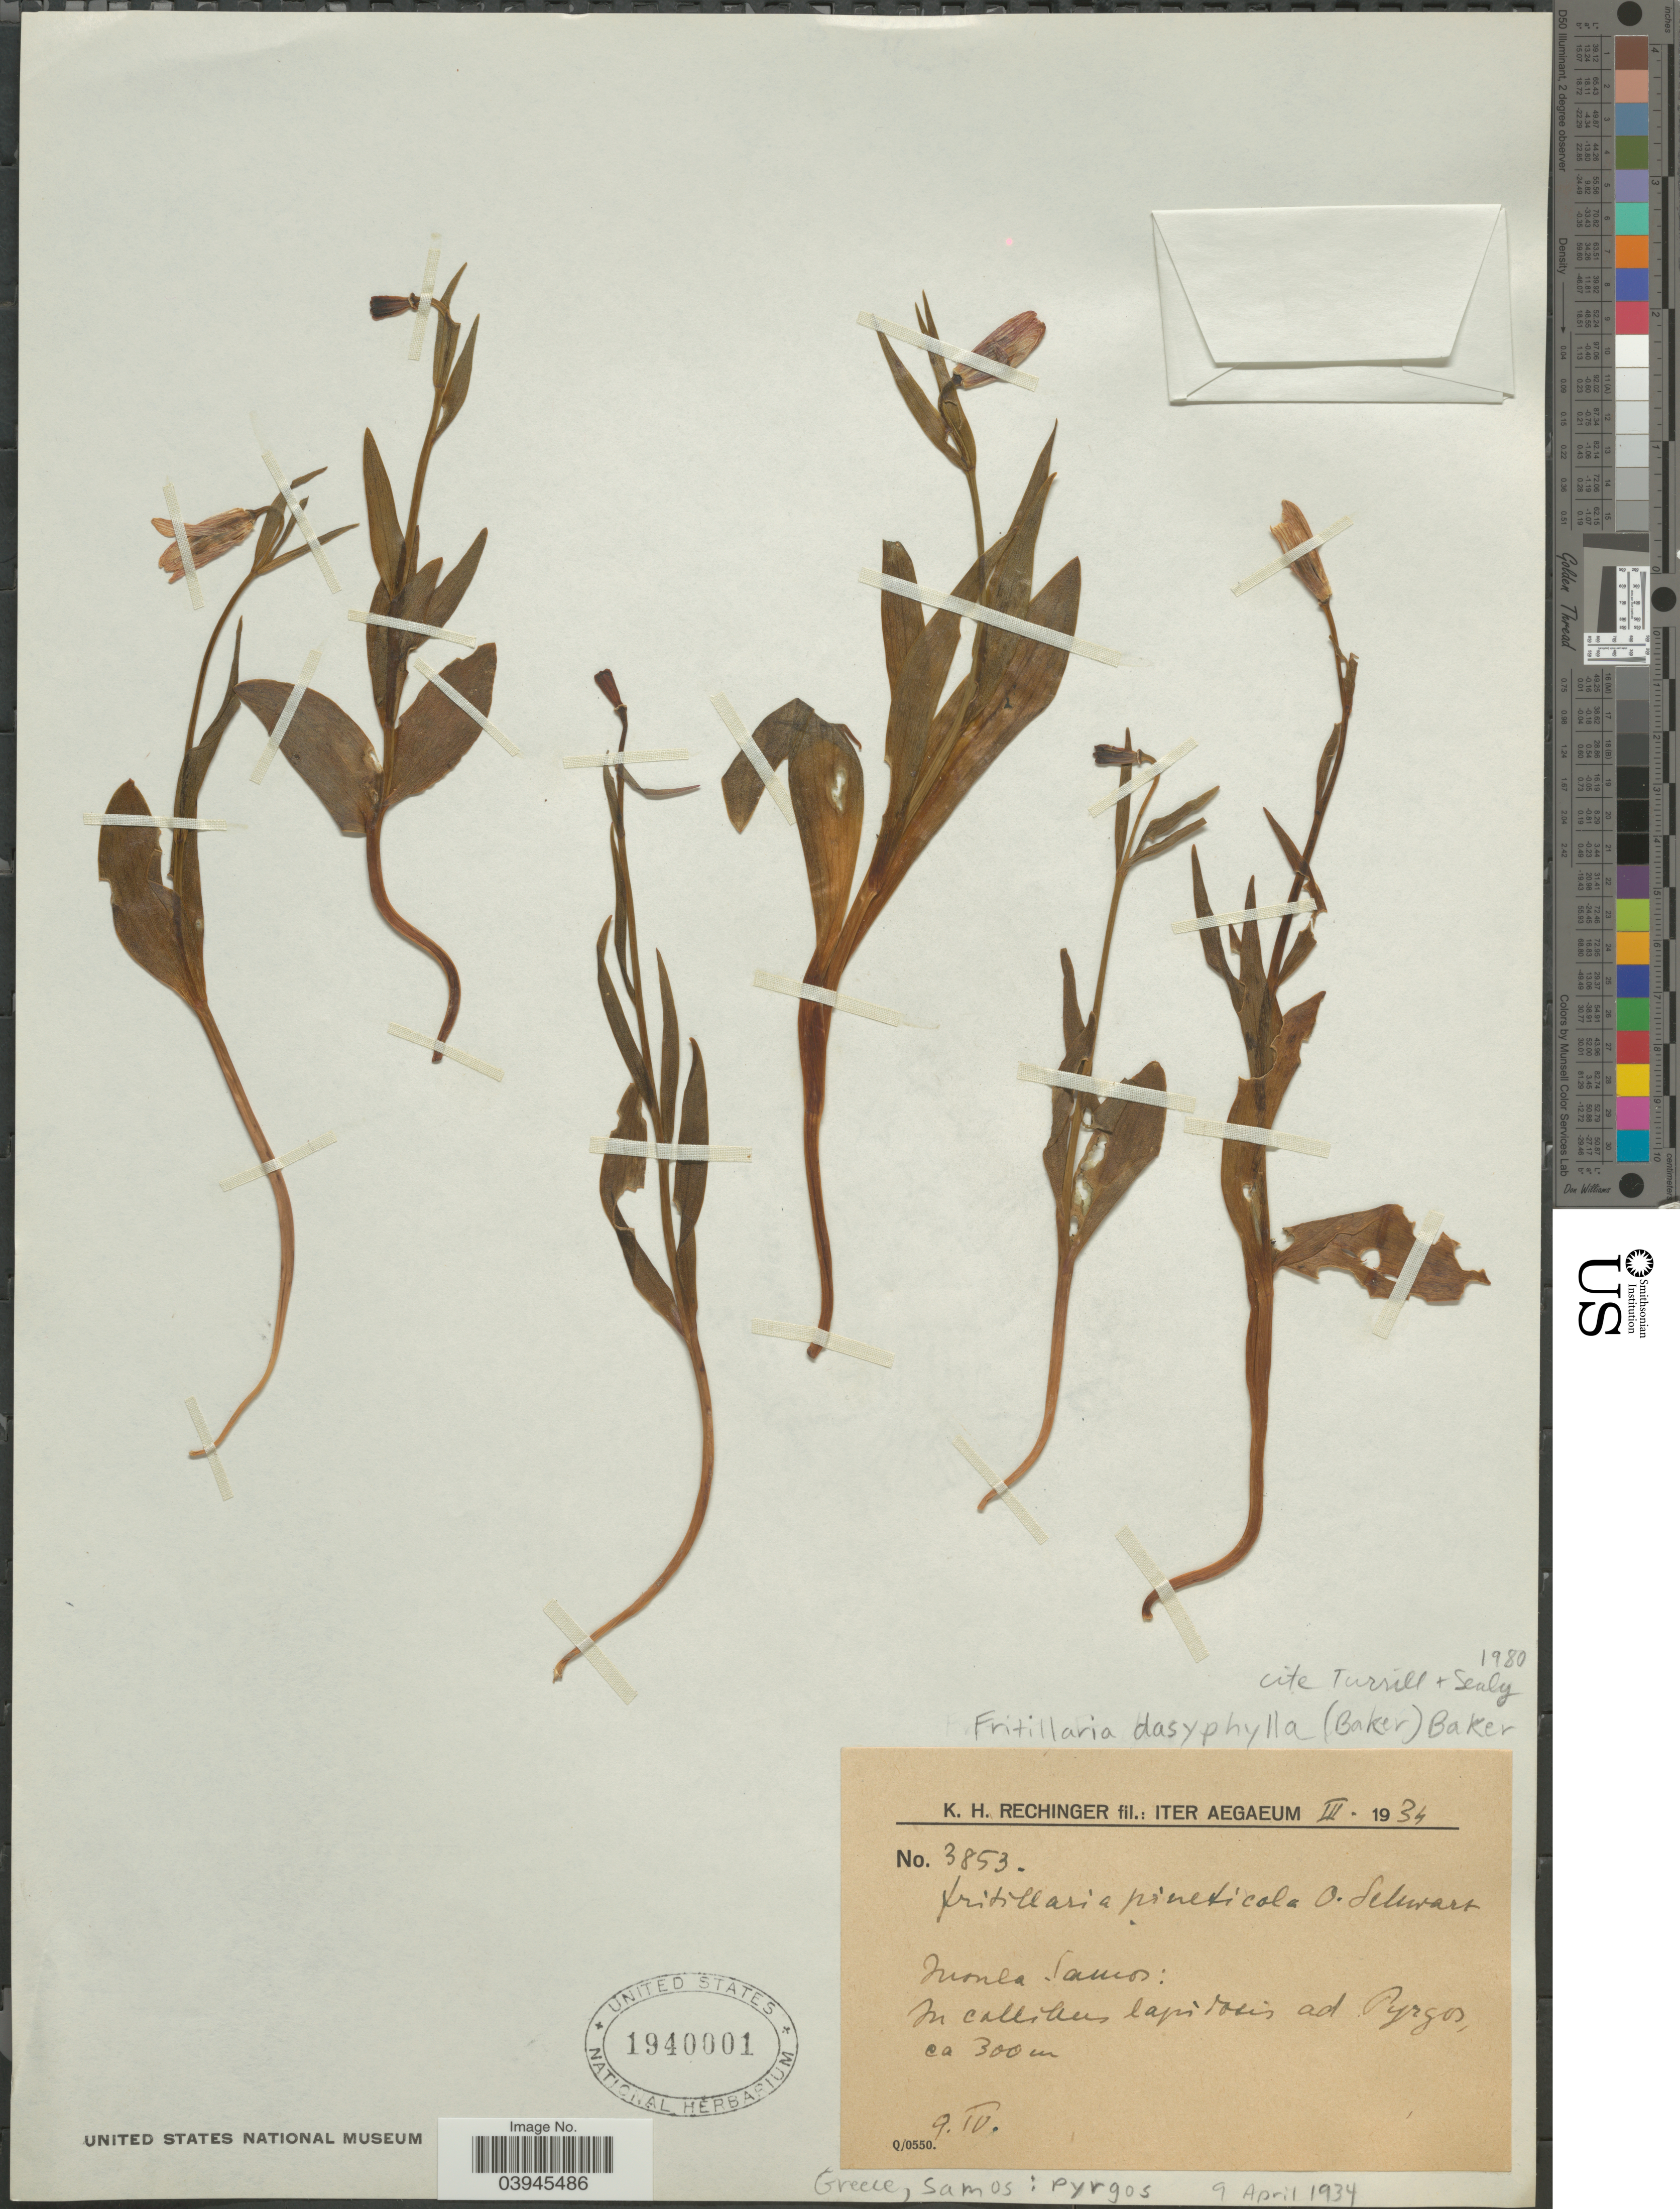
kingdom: Plantae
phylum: Tracheophyta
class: Liliopsida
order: Liliales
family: Liliaceae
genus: Fritillaria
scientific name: Fritillaria dasyphylla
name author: (Baker) Baker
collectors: K. H. Rechinger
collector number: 3853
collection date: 1934-04-09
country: Greece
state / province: North Aegean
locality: Iter Aegaeum. Insula Samos: In callibus lapidosis ad Pyrgos.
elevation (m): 300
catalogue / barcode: US 1940001